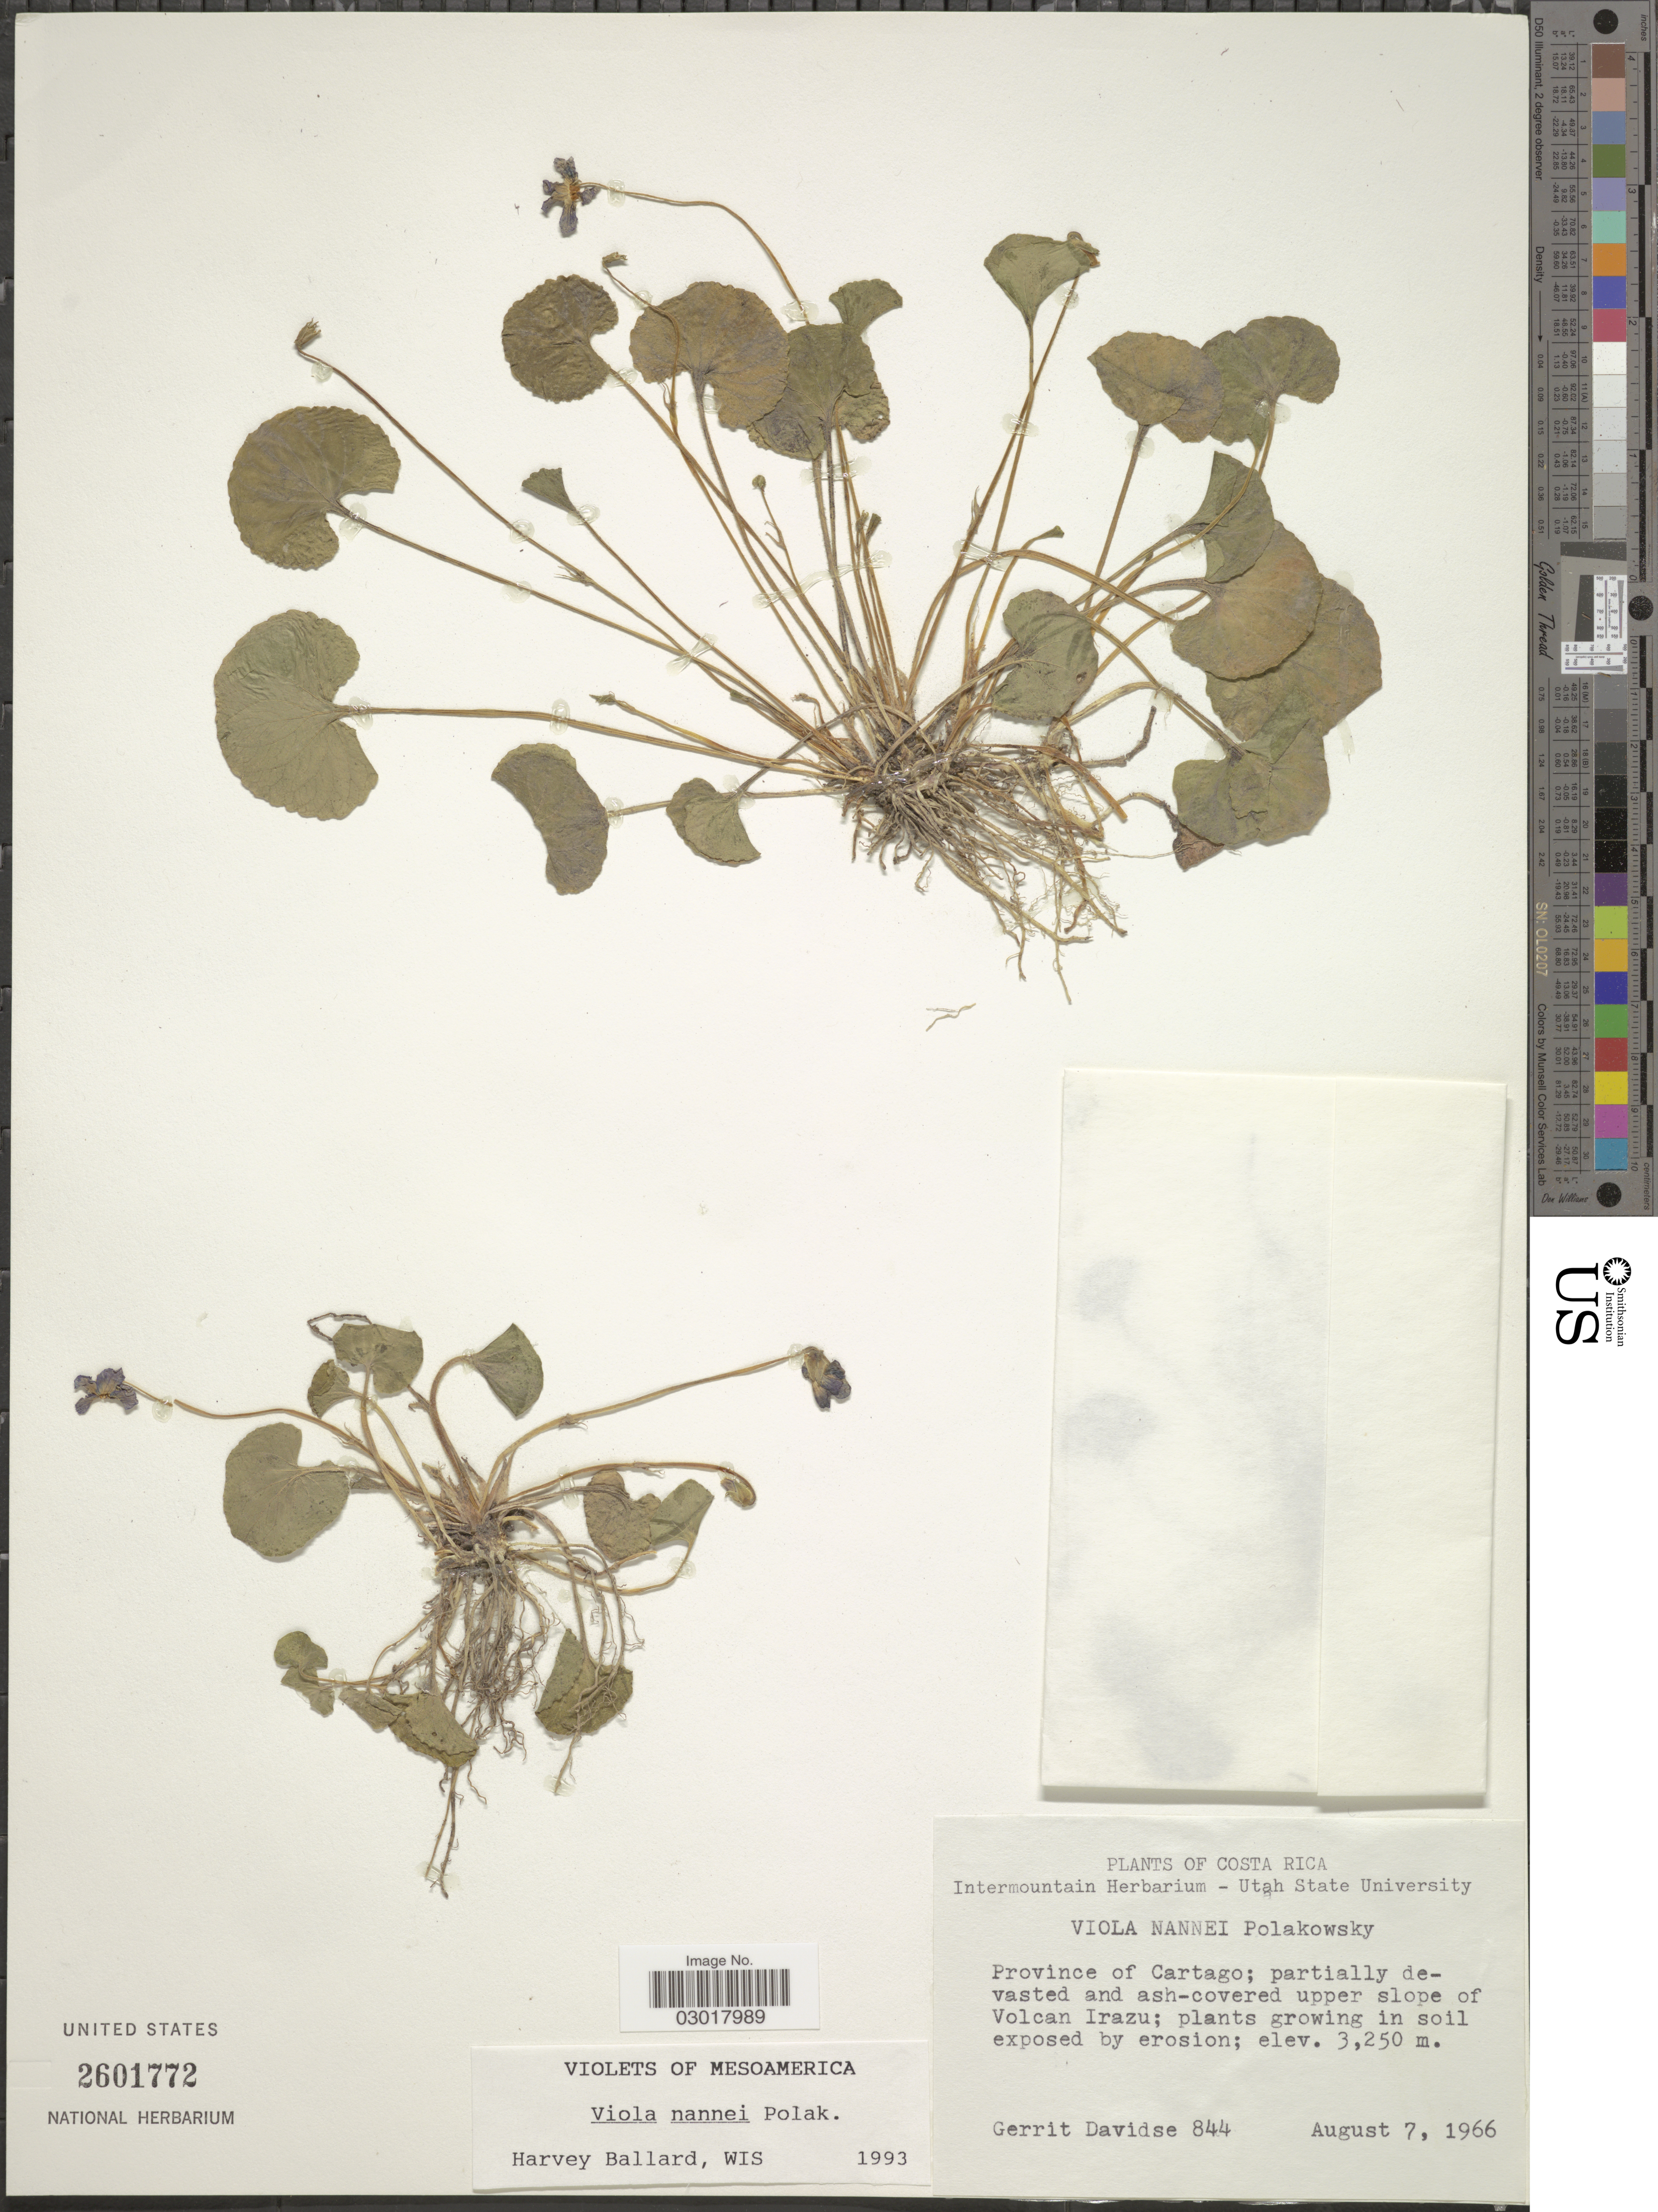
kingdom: Plantae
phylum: Tracheophyta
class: Magnoliopsida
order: Malpighiales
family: Violaceae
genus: Viola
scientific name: Viola nannei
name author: Polák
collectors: G. Davidse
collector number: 844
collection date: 1966-08-07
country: Costa Rica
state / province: Cartago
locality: Partially devasted and ash-covered upper slope of Volcan Irazu.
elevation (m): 3250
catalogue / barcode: US 2601772